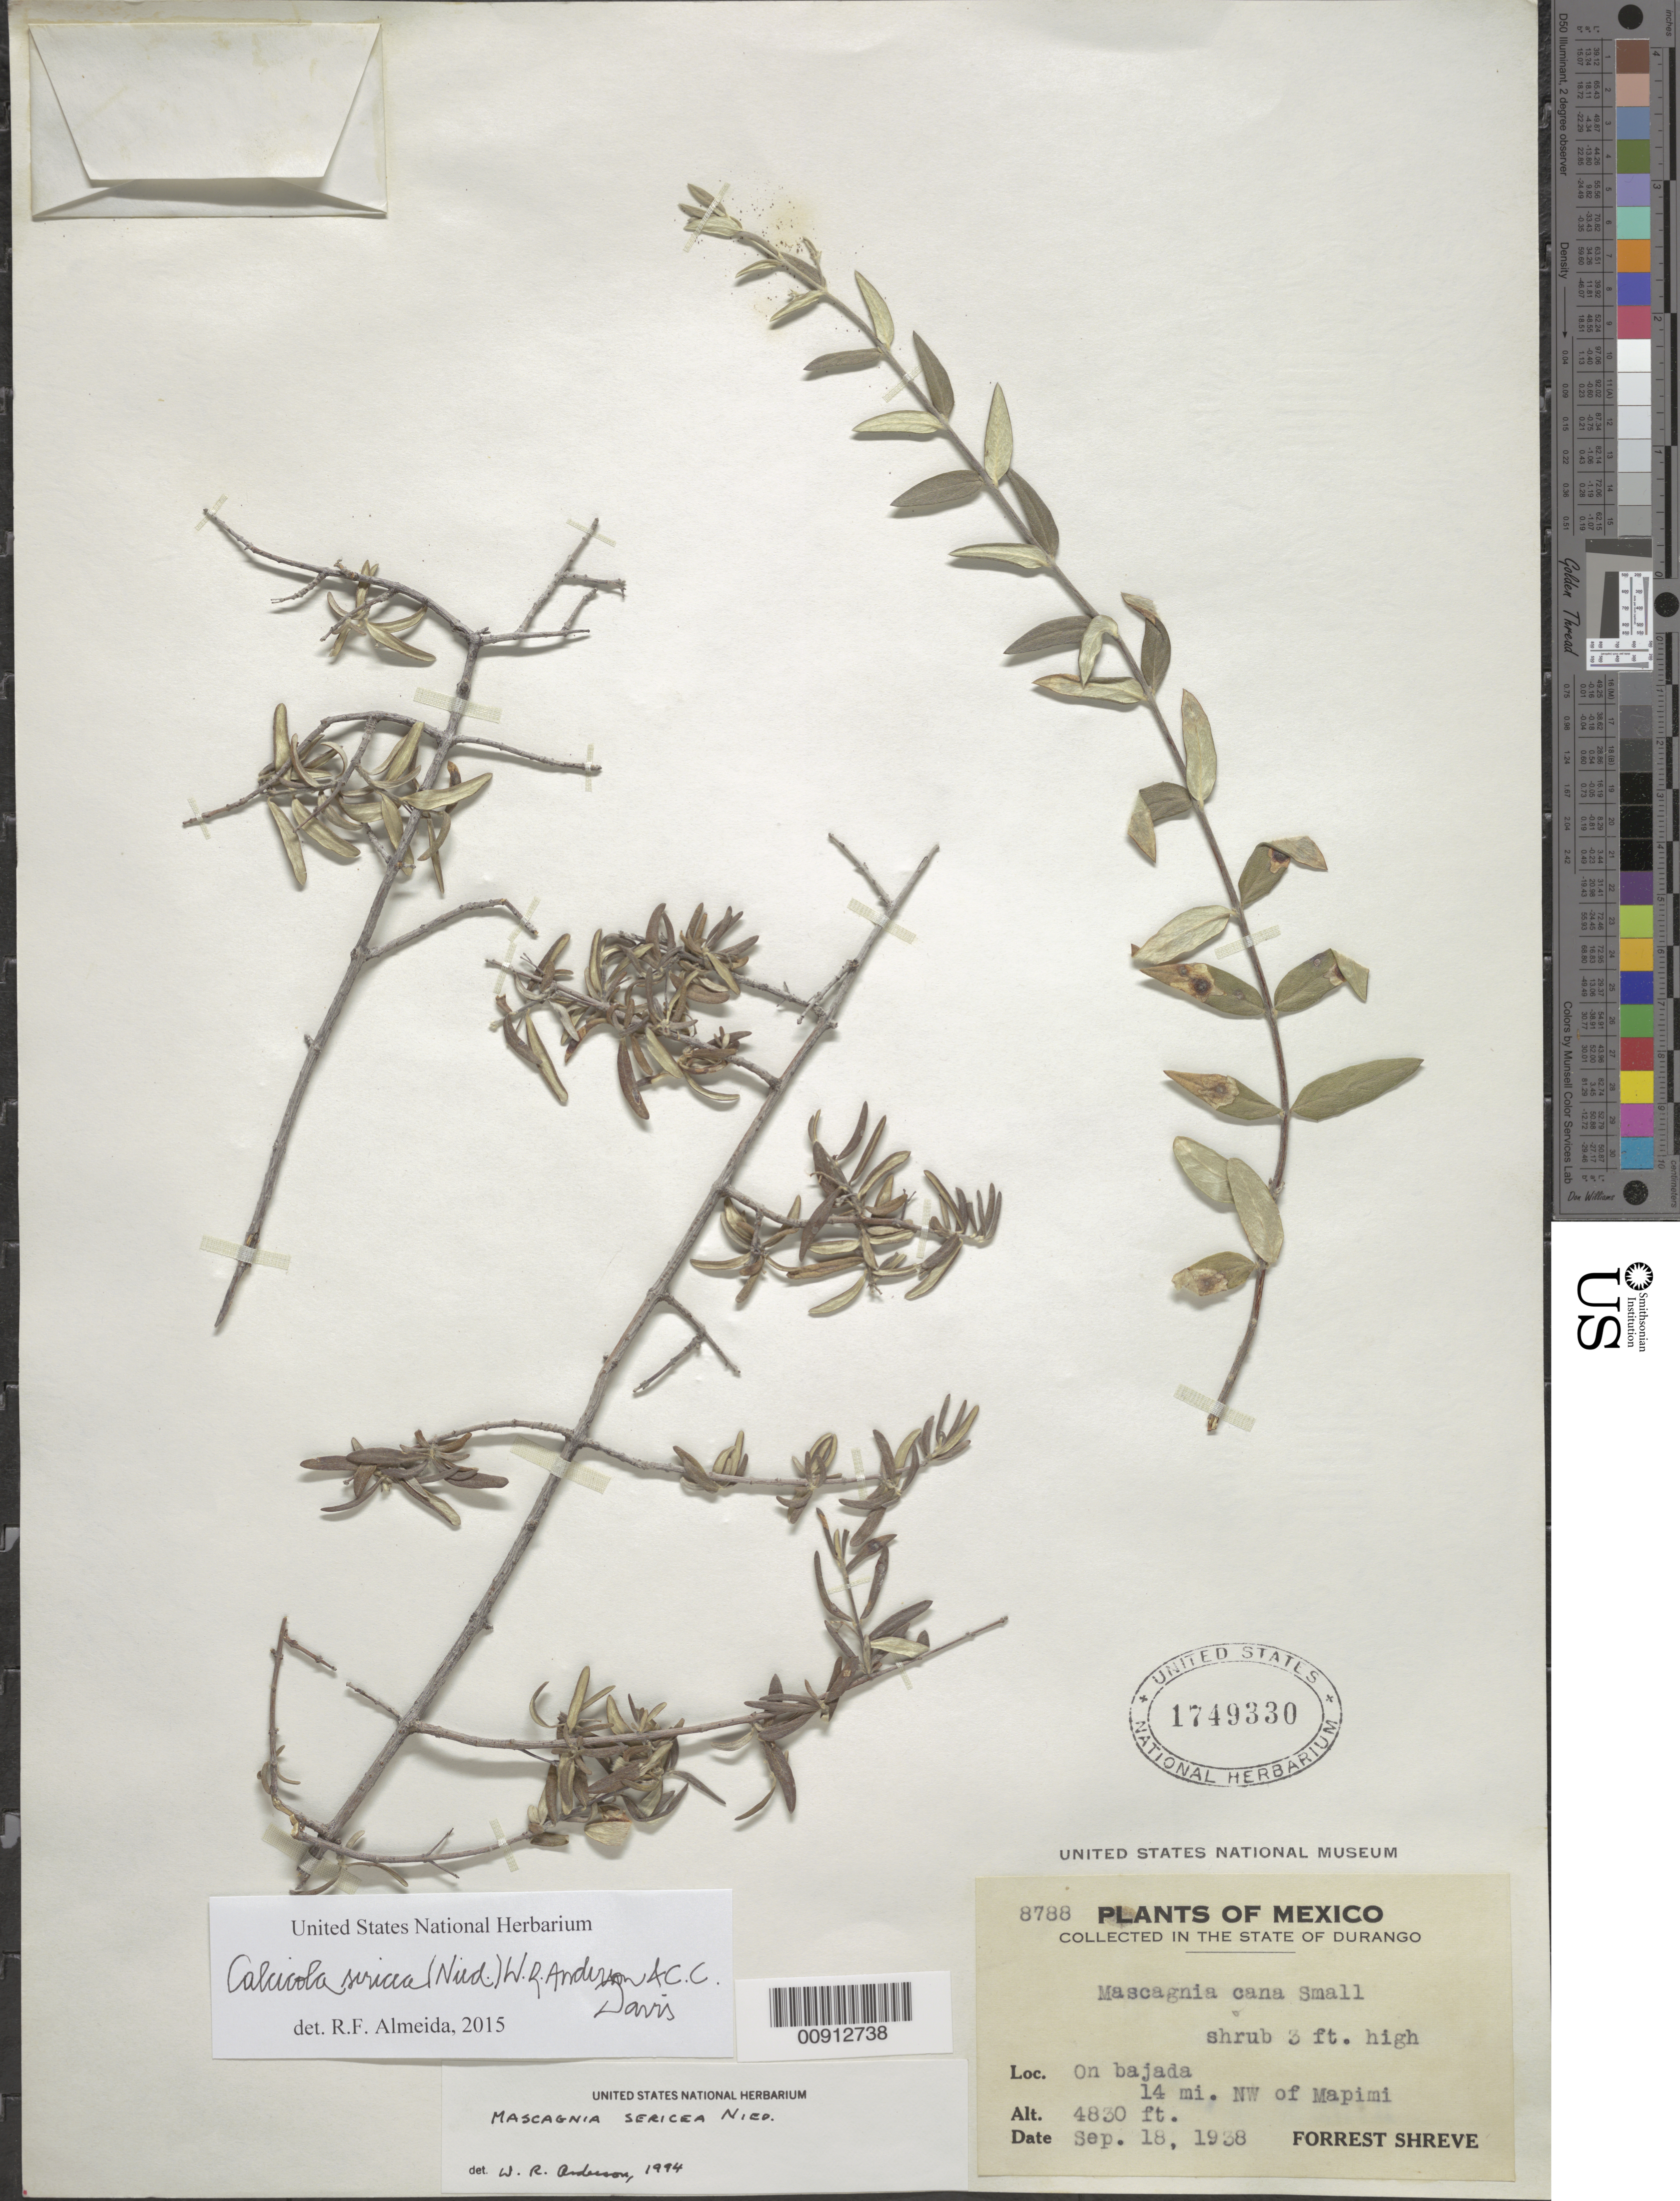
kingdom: Plantae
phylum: Tracheophyta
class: Magnoliopsida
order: Malpighiales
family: Malpighiaceae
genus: Calcicola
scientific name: Calcicola sericea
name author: (Nied.) W.R. Anderson & C. Davis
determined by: De Almeida, R. F., (HUEFS), Universidade Estadual de Feira de Santana (BRAZIL)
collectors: F. Shreve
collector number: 8788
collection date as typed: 18 Sep 1938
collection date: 1938-09-18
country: Mexico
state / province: Durango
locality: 14 mi. NW of Mapimi, State of Durango.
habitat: On bajada.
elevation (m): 1472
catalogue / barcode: US 1749330